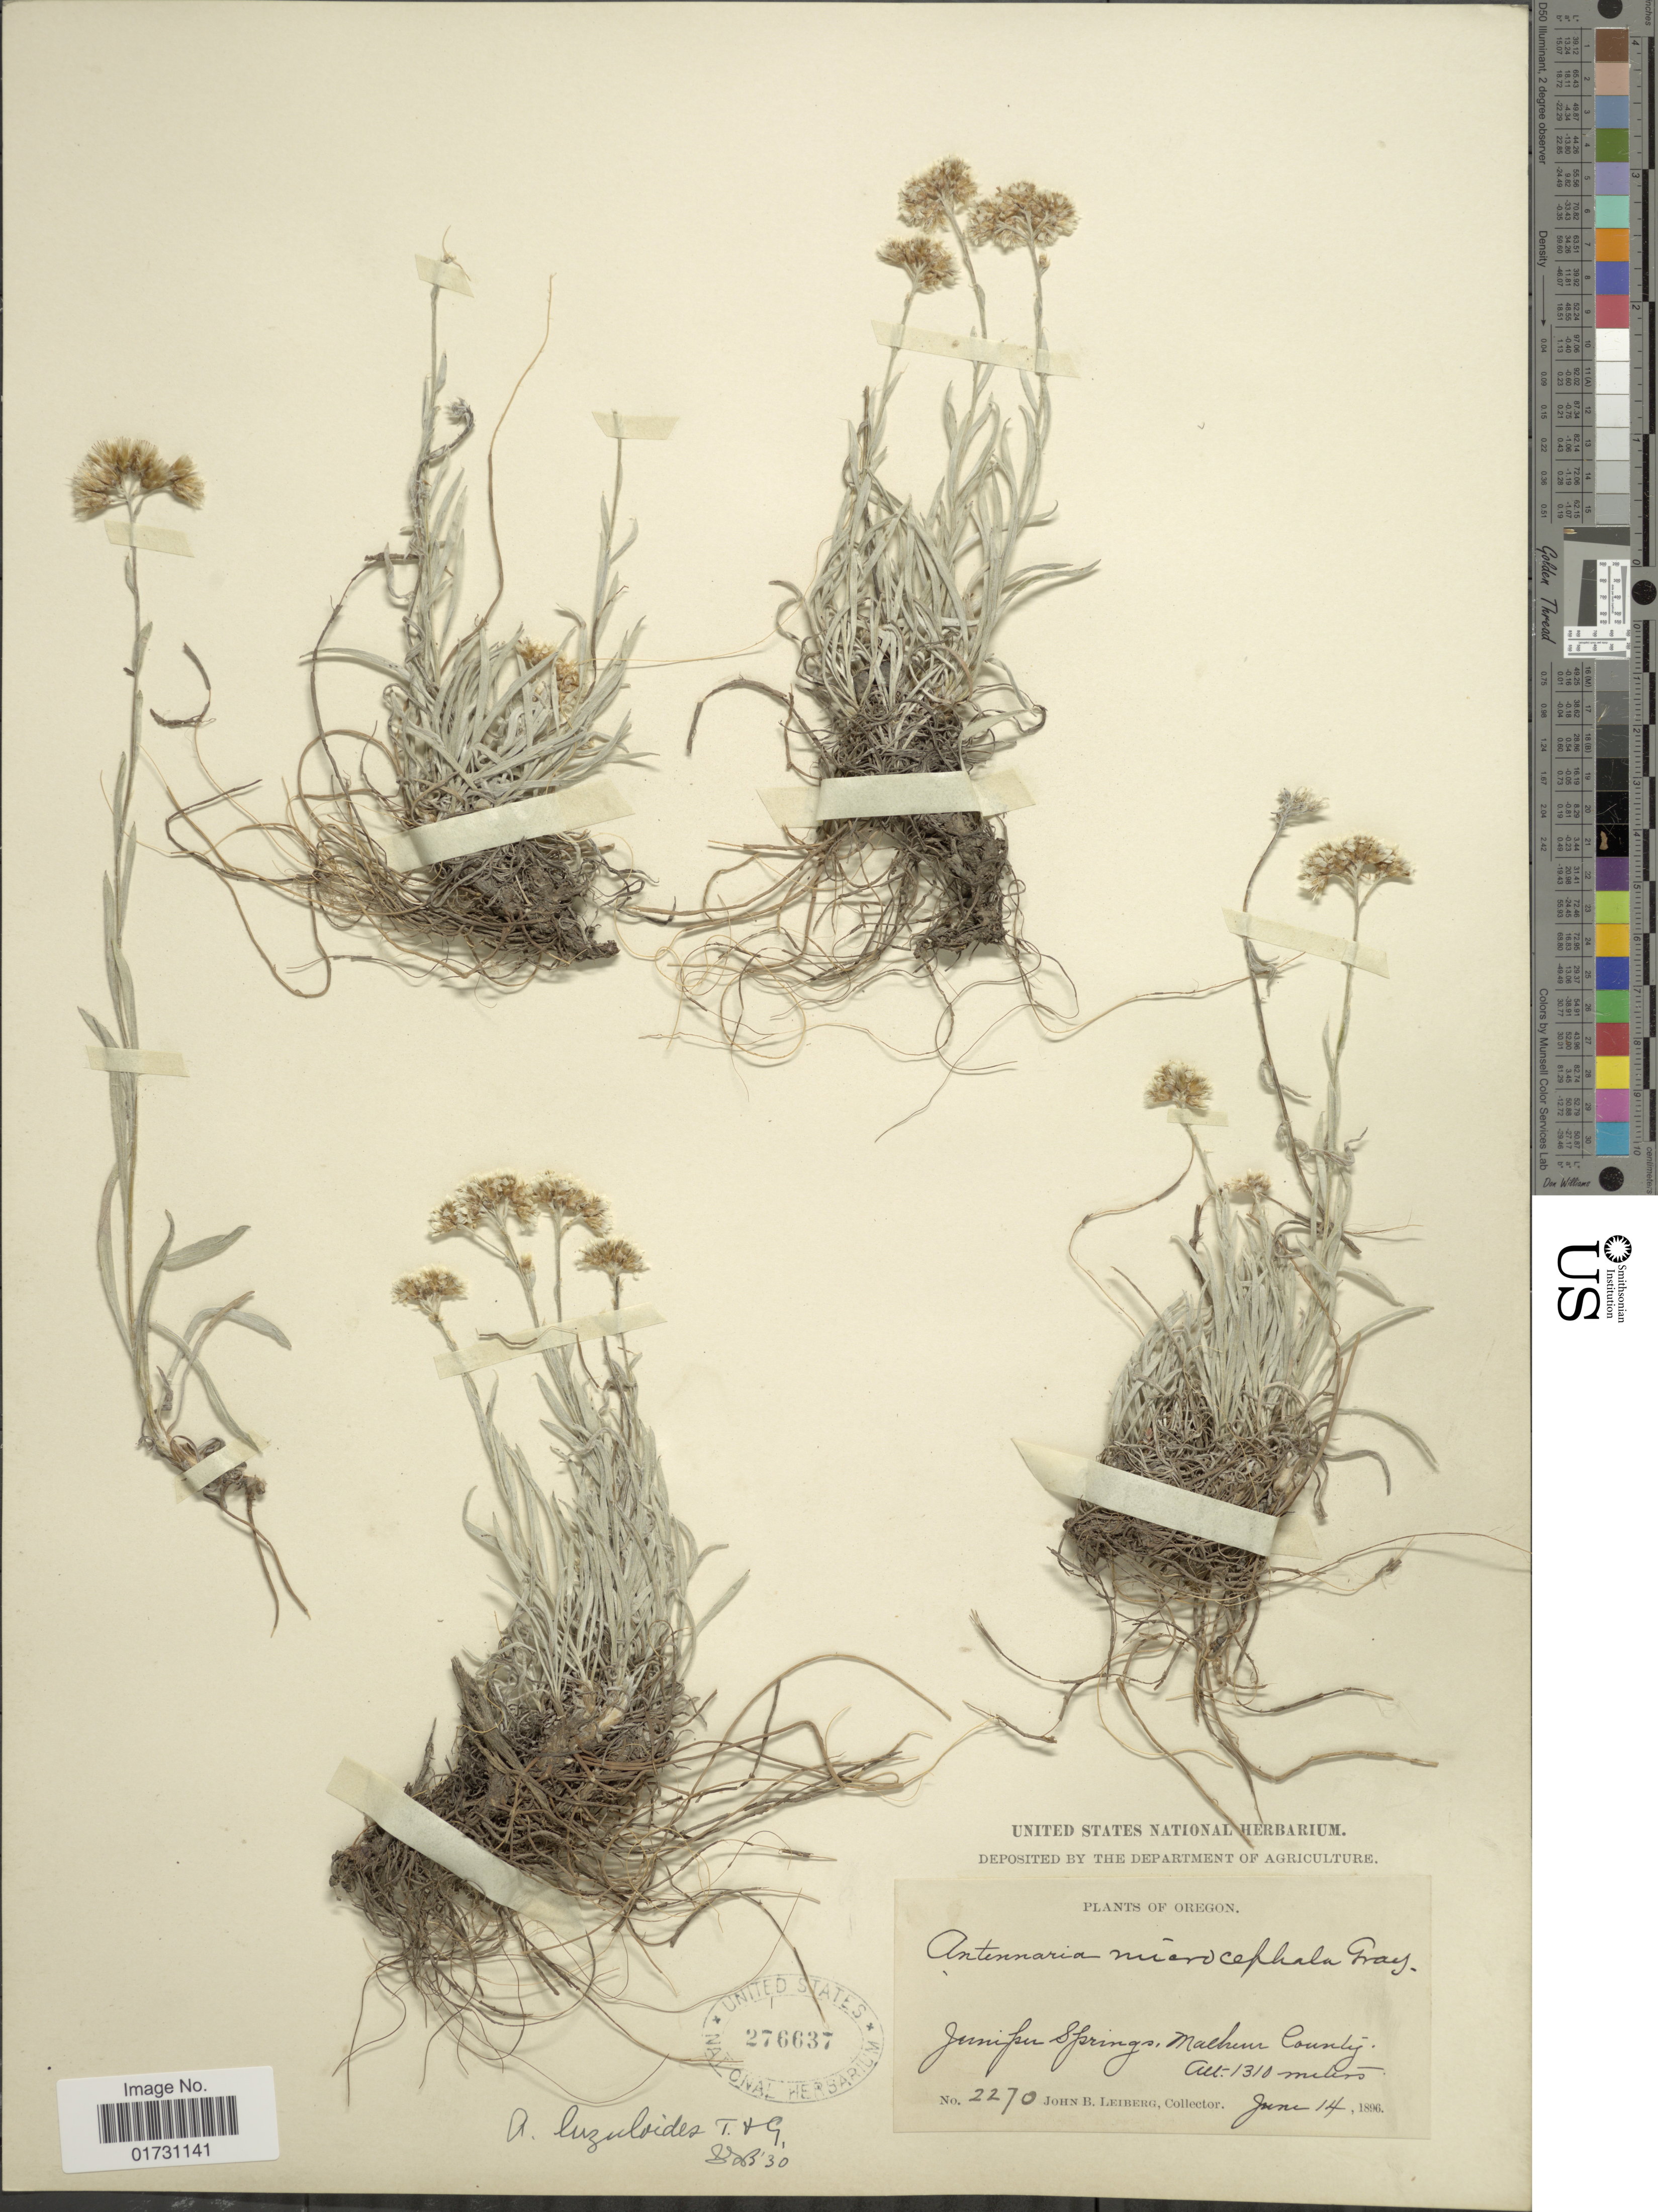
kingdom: Plantae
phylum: Tracheophyta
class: Magnoliopsida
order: Asterales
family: Asteraceae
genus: Antennaria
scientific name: Antennaria luzuloides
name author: Torr. & A. Gray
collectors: J. B. Leiberg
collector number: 2270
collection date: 1896-06-14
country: United States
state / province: Oregon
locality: Juniper Springs, Malhun County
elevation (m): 1310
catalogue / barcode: US 276637